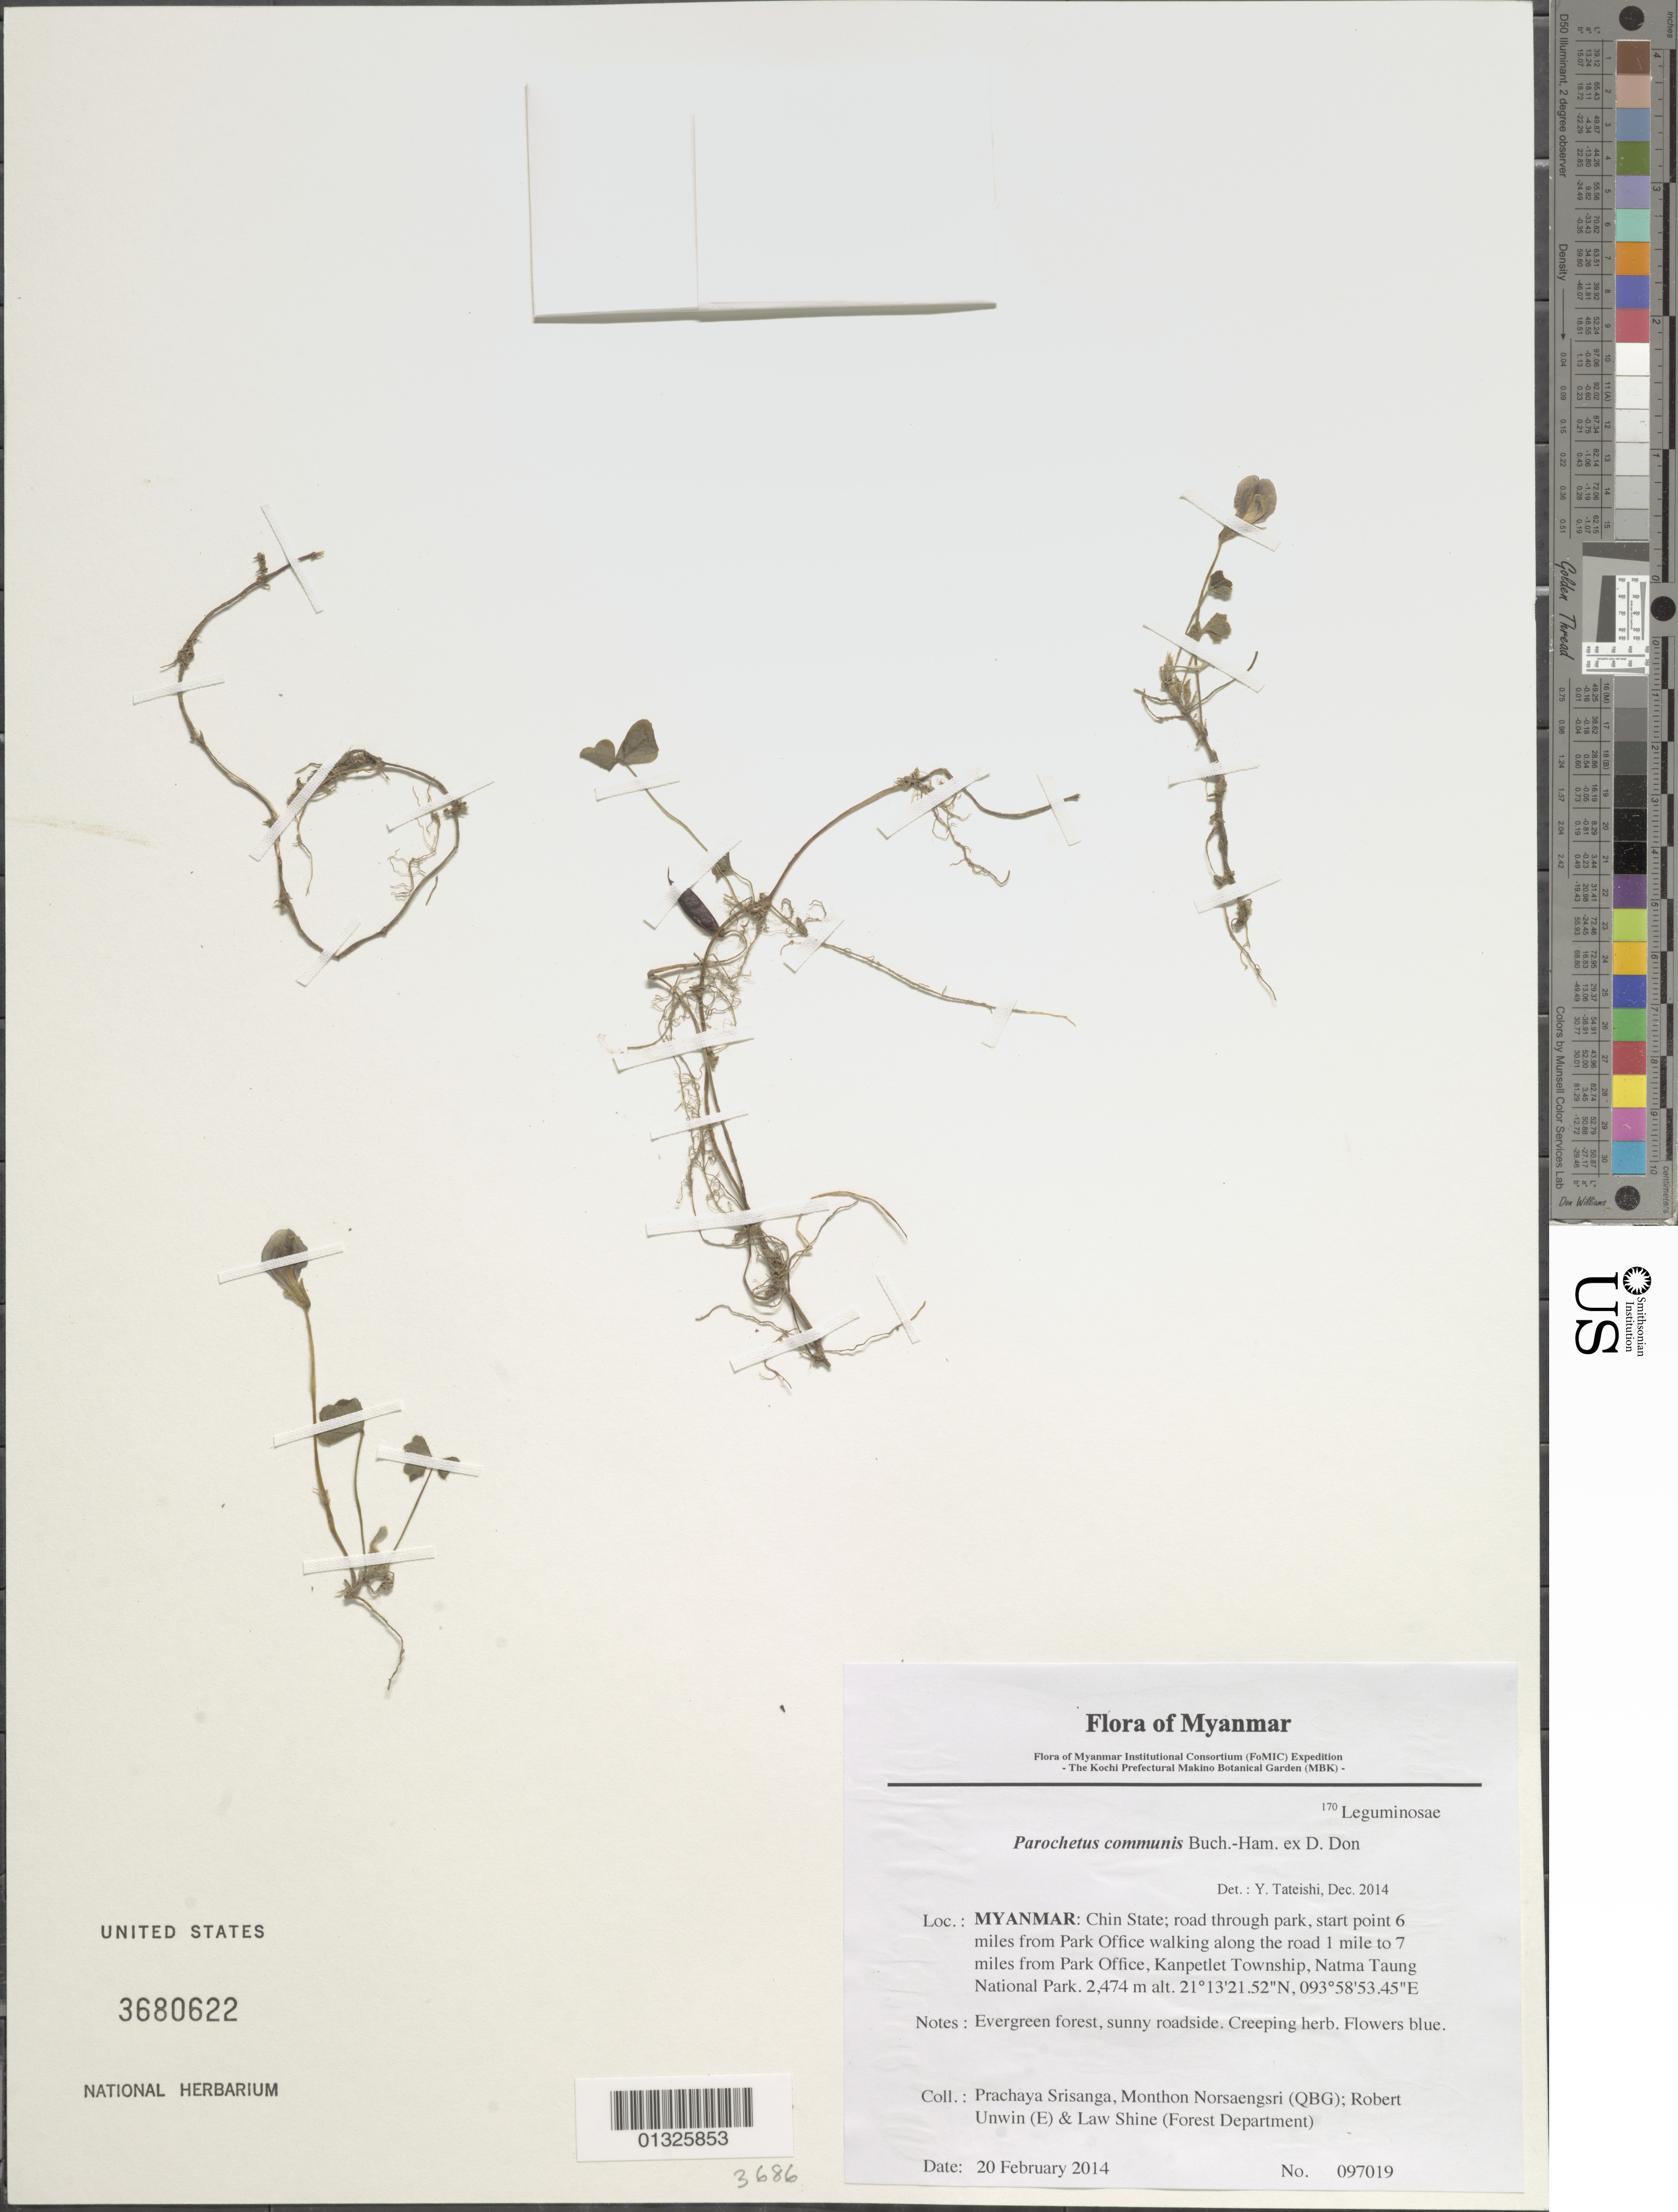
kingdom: Plantae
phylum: Tracheophyta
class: Magnoliopsida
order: Fabales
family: Fabaceae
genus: Parochetus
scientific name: Parochetus communis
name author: Buch.-Ham. ex D. Don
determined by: Baba, Y.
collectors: P. Srisanga, M. Norsaengsri, R. Unwin & L. Shine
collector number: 97019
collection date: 2014-02-20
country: Myanmar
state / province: Chin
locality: Road through park, start point 6 miles from Park Office walking along the road 1 mile to 7 miles from Park Office, Kanpetlet Township, Natma Taung National Park.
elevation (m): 2474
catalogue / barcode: US 3680622